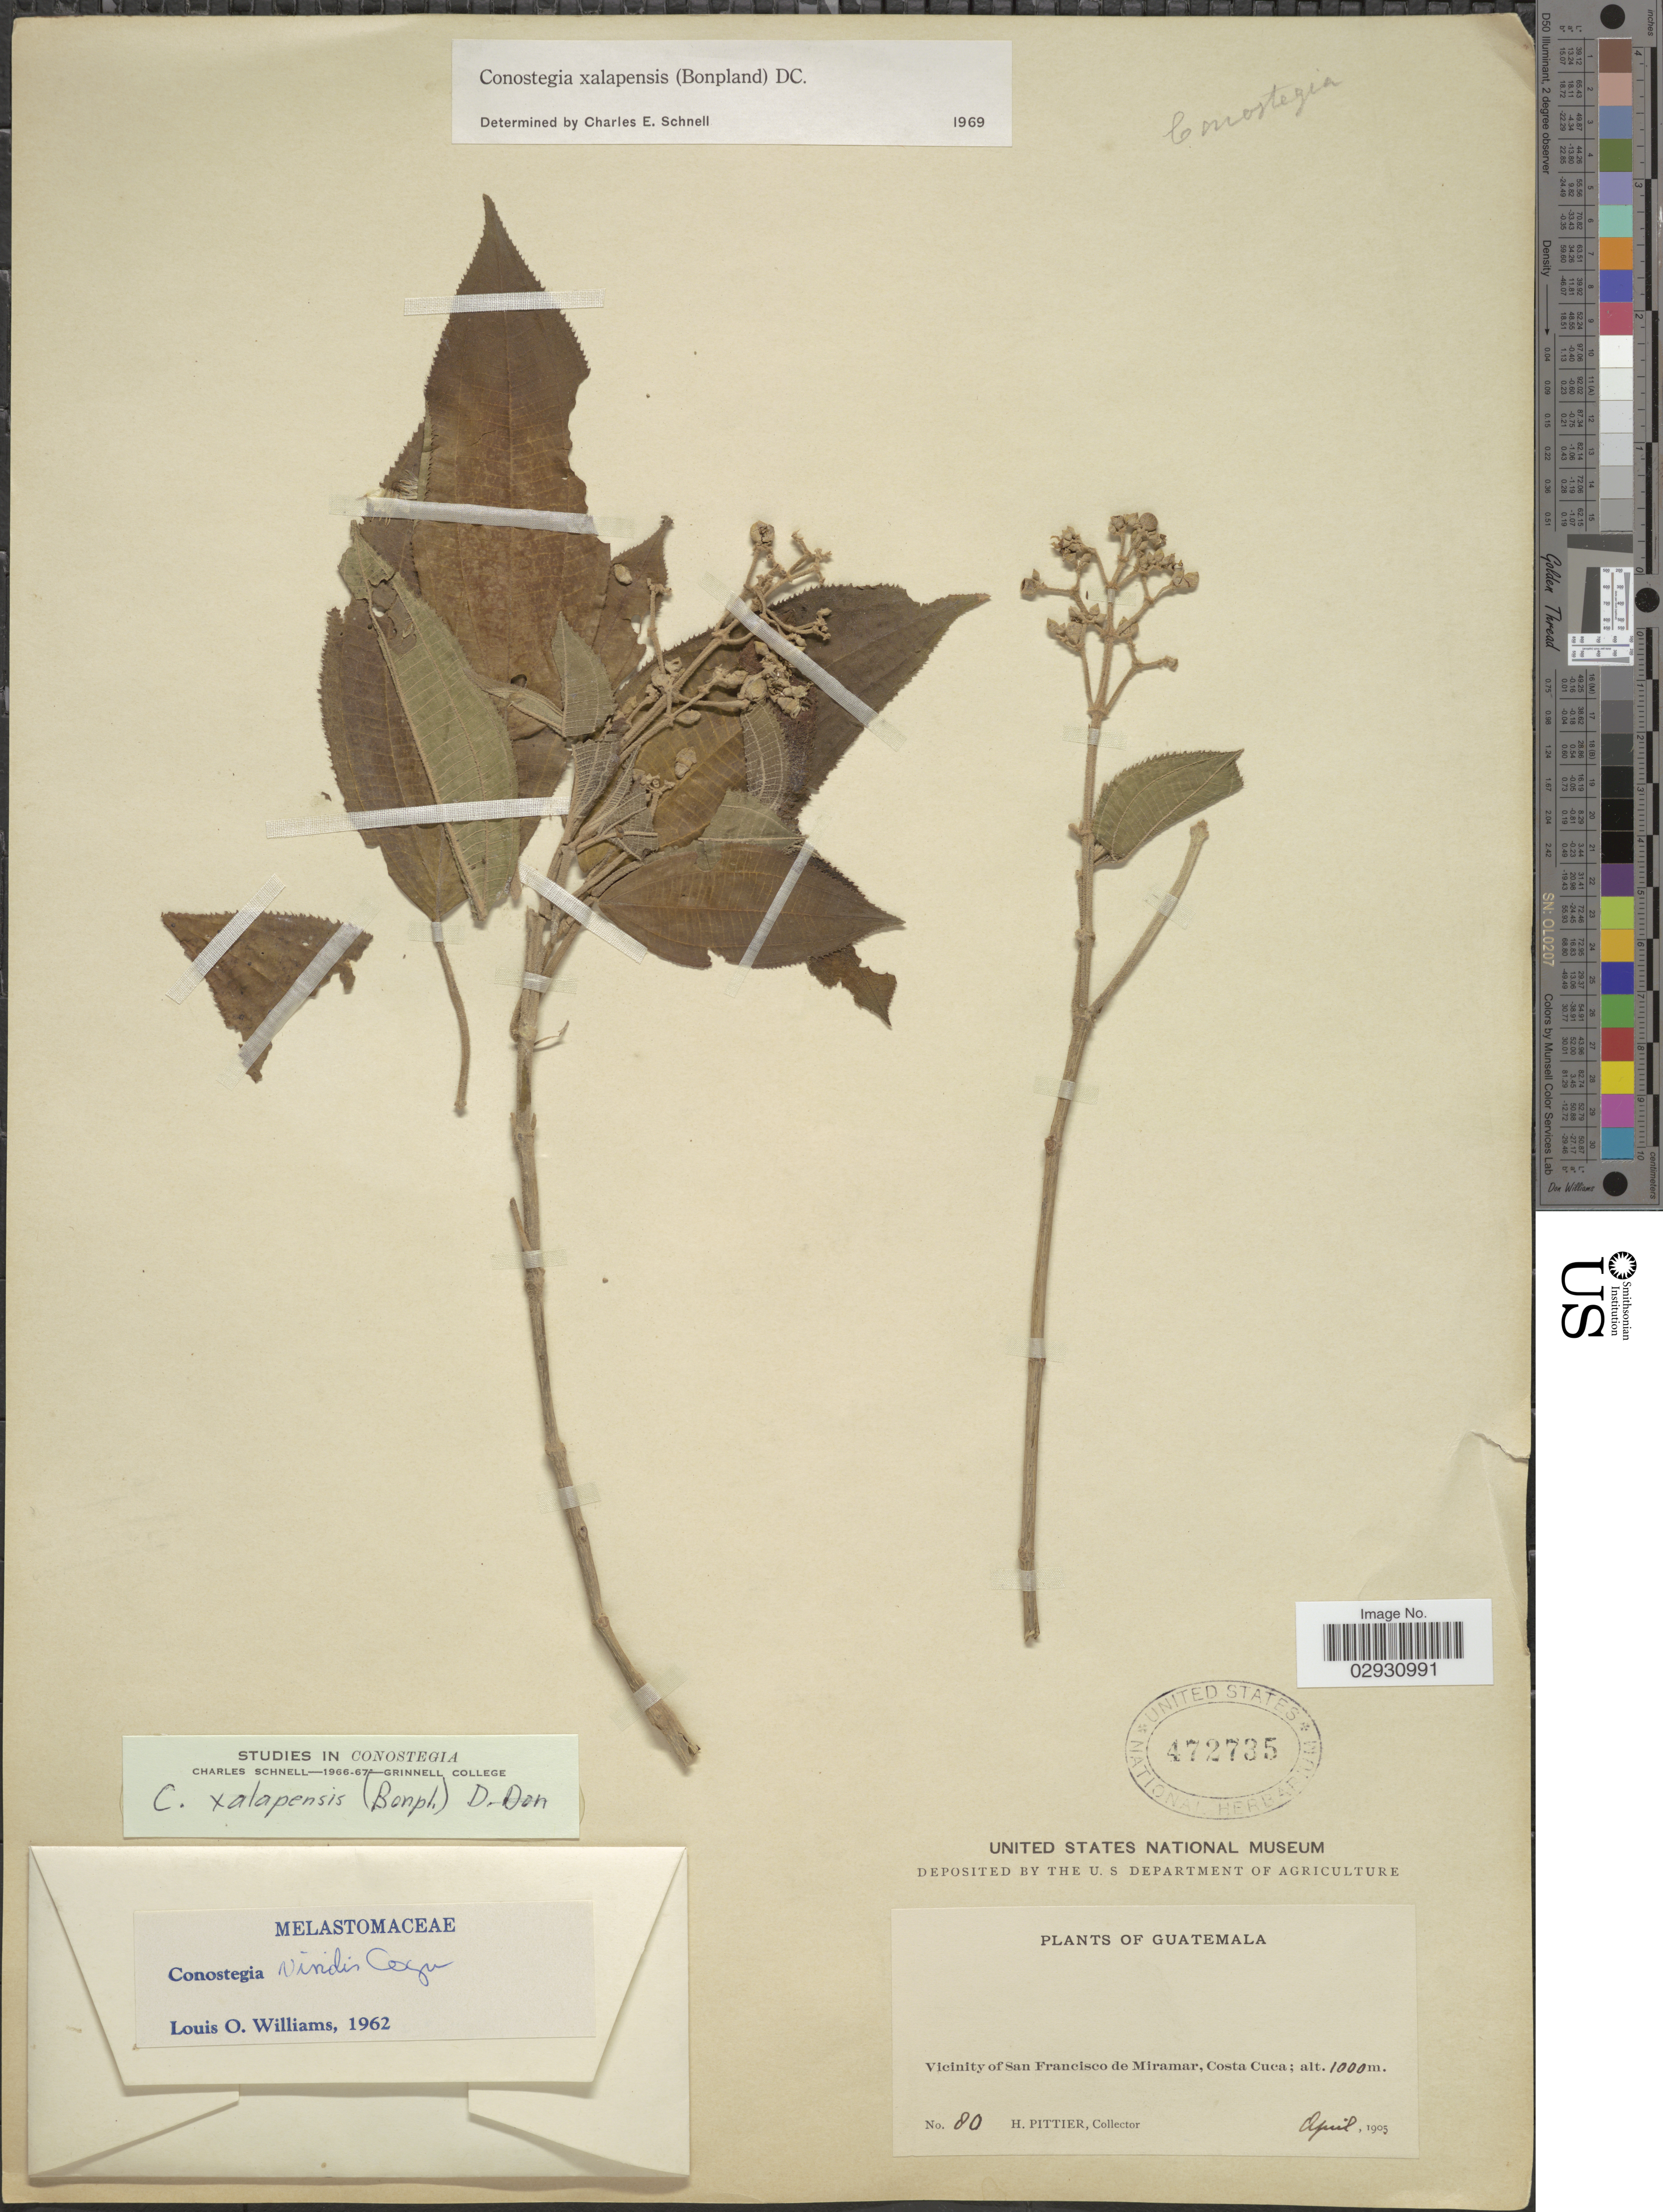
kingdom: Plantae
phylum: Tracheophyta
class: Magnoliopsida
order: Myrtales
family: Melastomataceae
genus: Conostegia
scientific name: Conostegia quadrangularis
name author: Schltdl. ex Steud.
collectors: H. F. Pittier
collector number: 80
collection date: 1905-04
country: Guatemala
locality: Vicinity of San Francisco de Miramar, Costa Cuca.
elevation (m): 1000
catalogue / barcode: US 472735